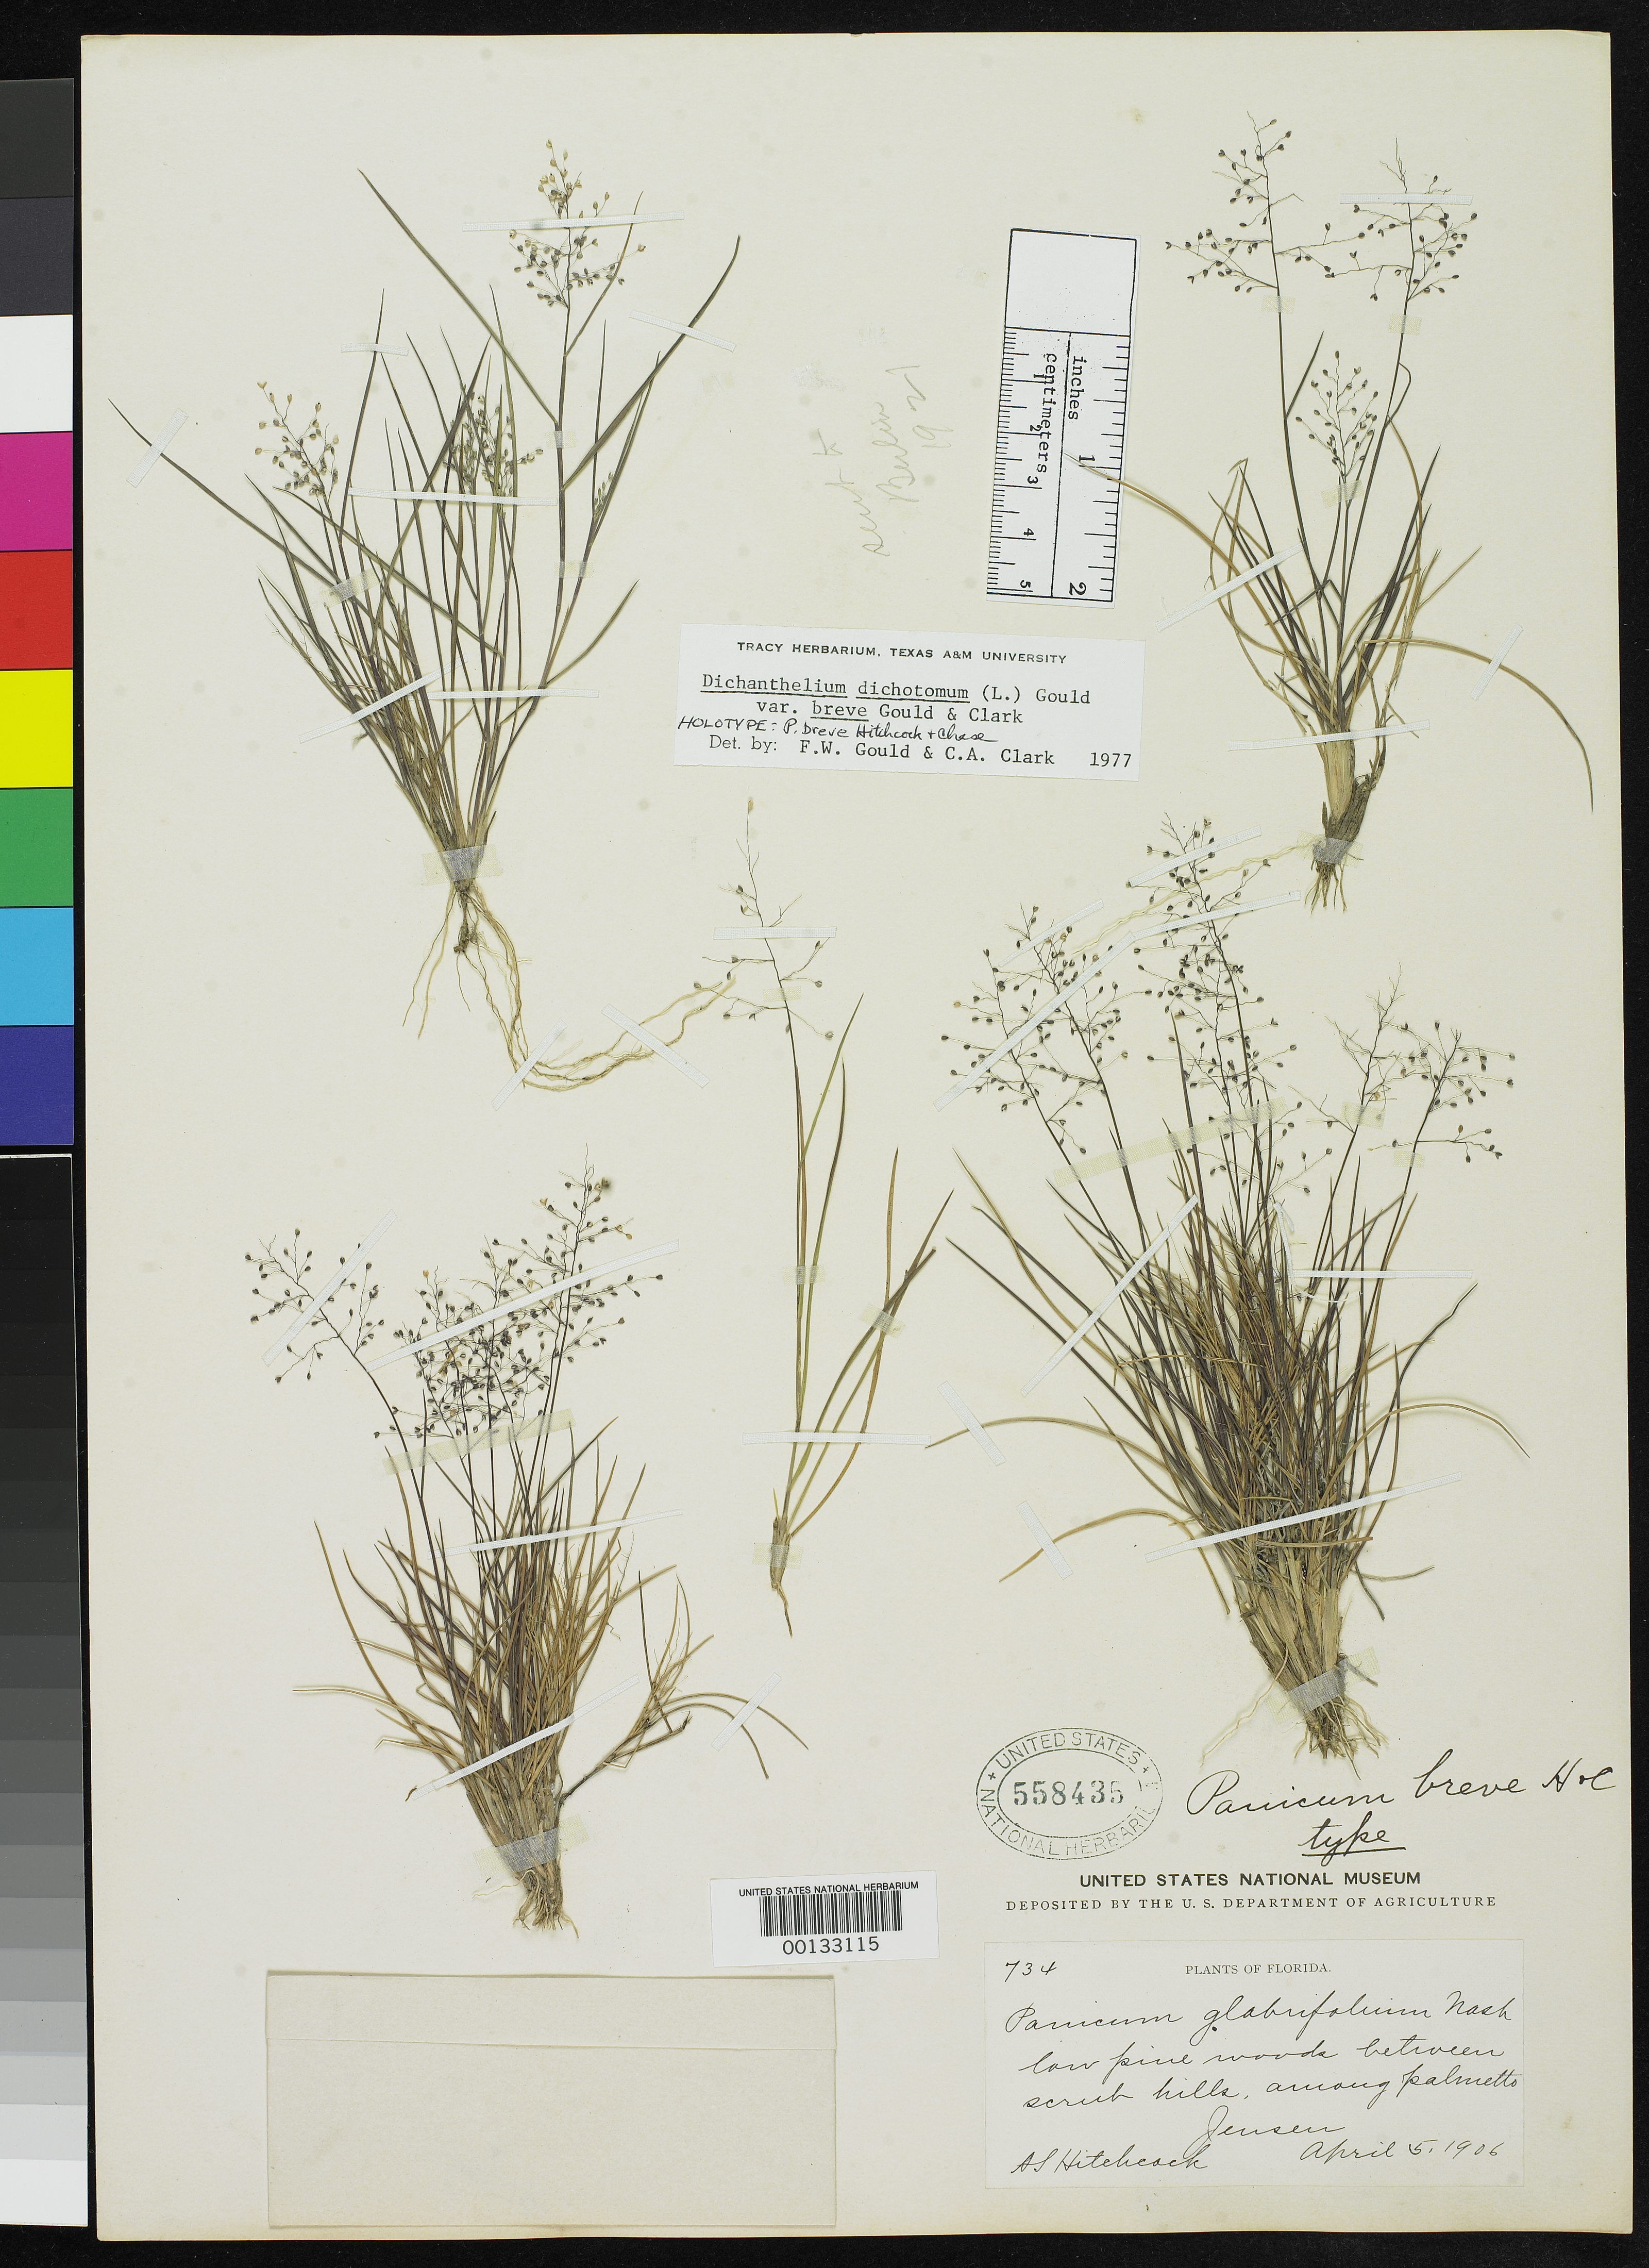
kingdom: Plantae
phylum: Tracheophyta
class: Liliopsida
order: Poales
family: Poaceae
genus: Panicum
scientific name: Panicum breve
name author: Hitchc. & Chase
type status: Holotype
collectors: A. S. Hitchcock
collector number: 734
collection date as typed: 05 Apr 1906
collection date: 1906-04-05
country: United States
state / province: Florida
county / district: Martin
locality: Jensen.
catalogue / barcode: US 558435